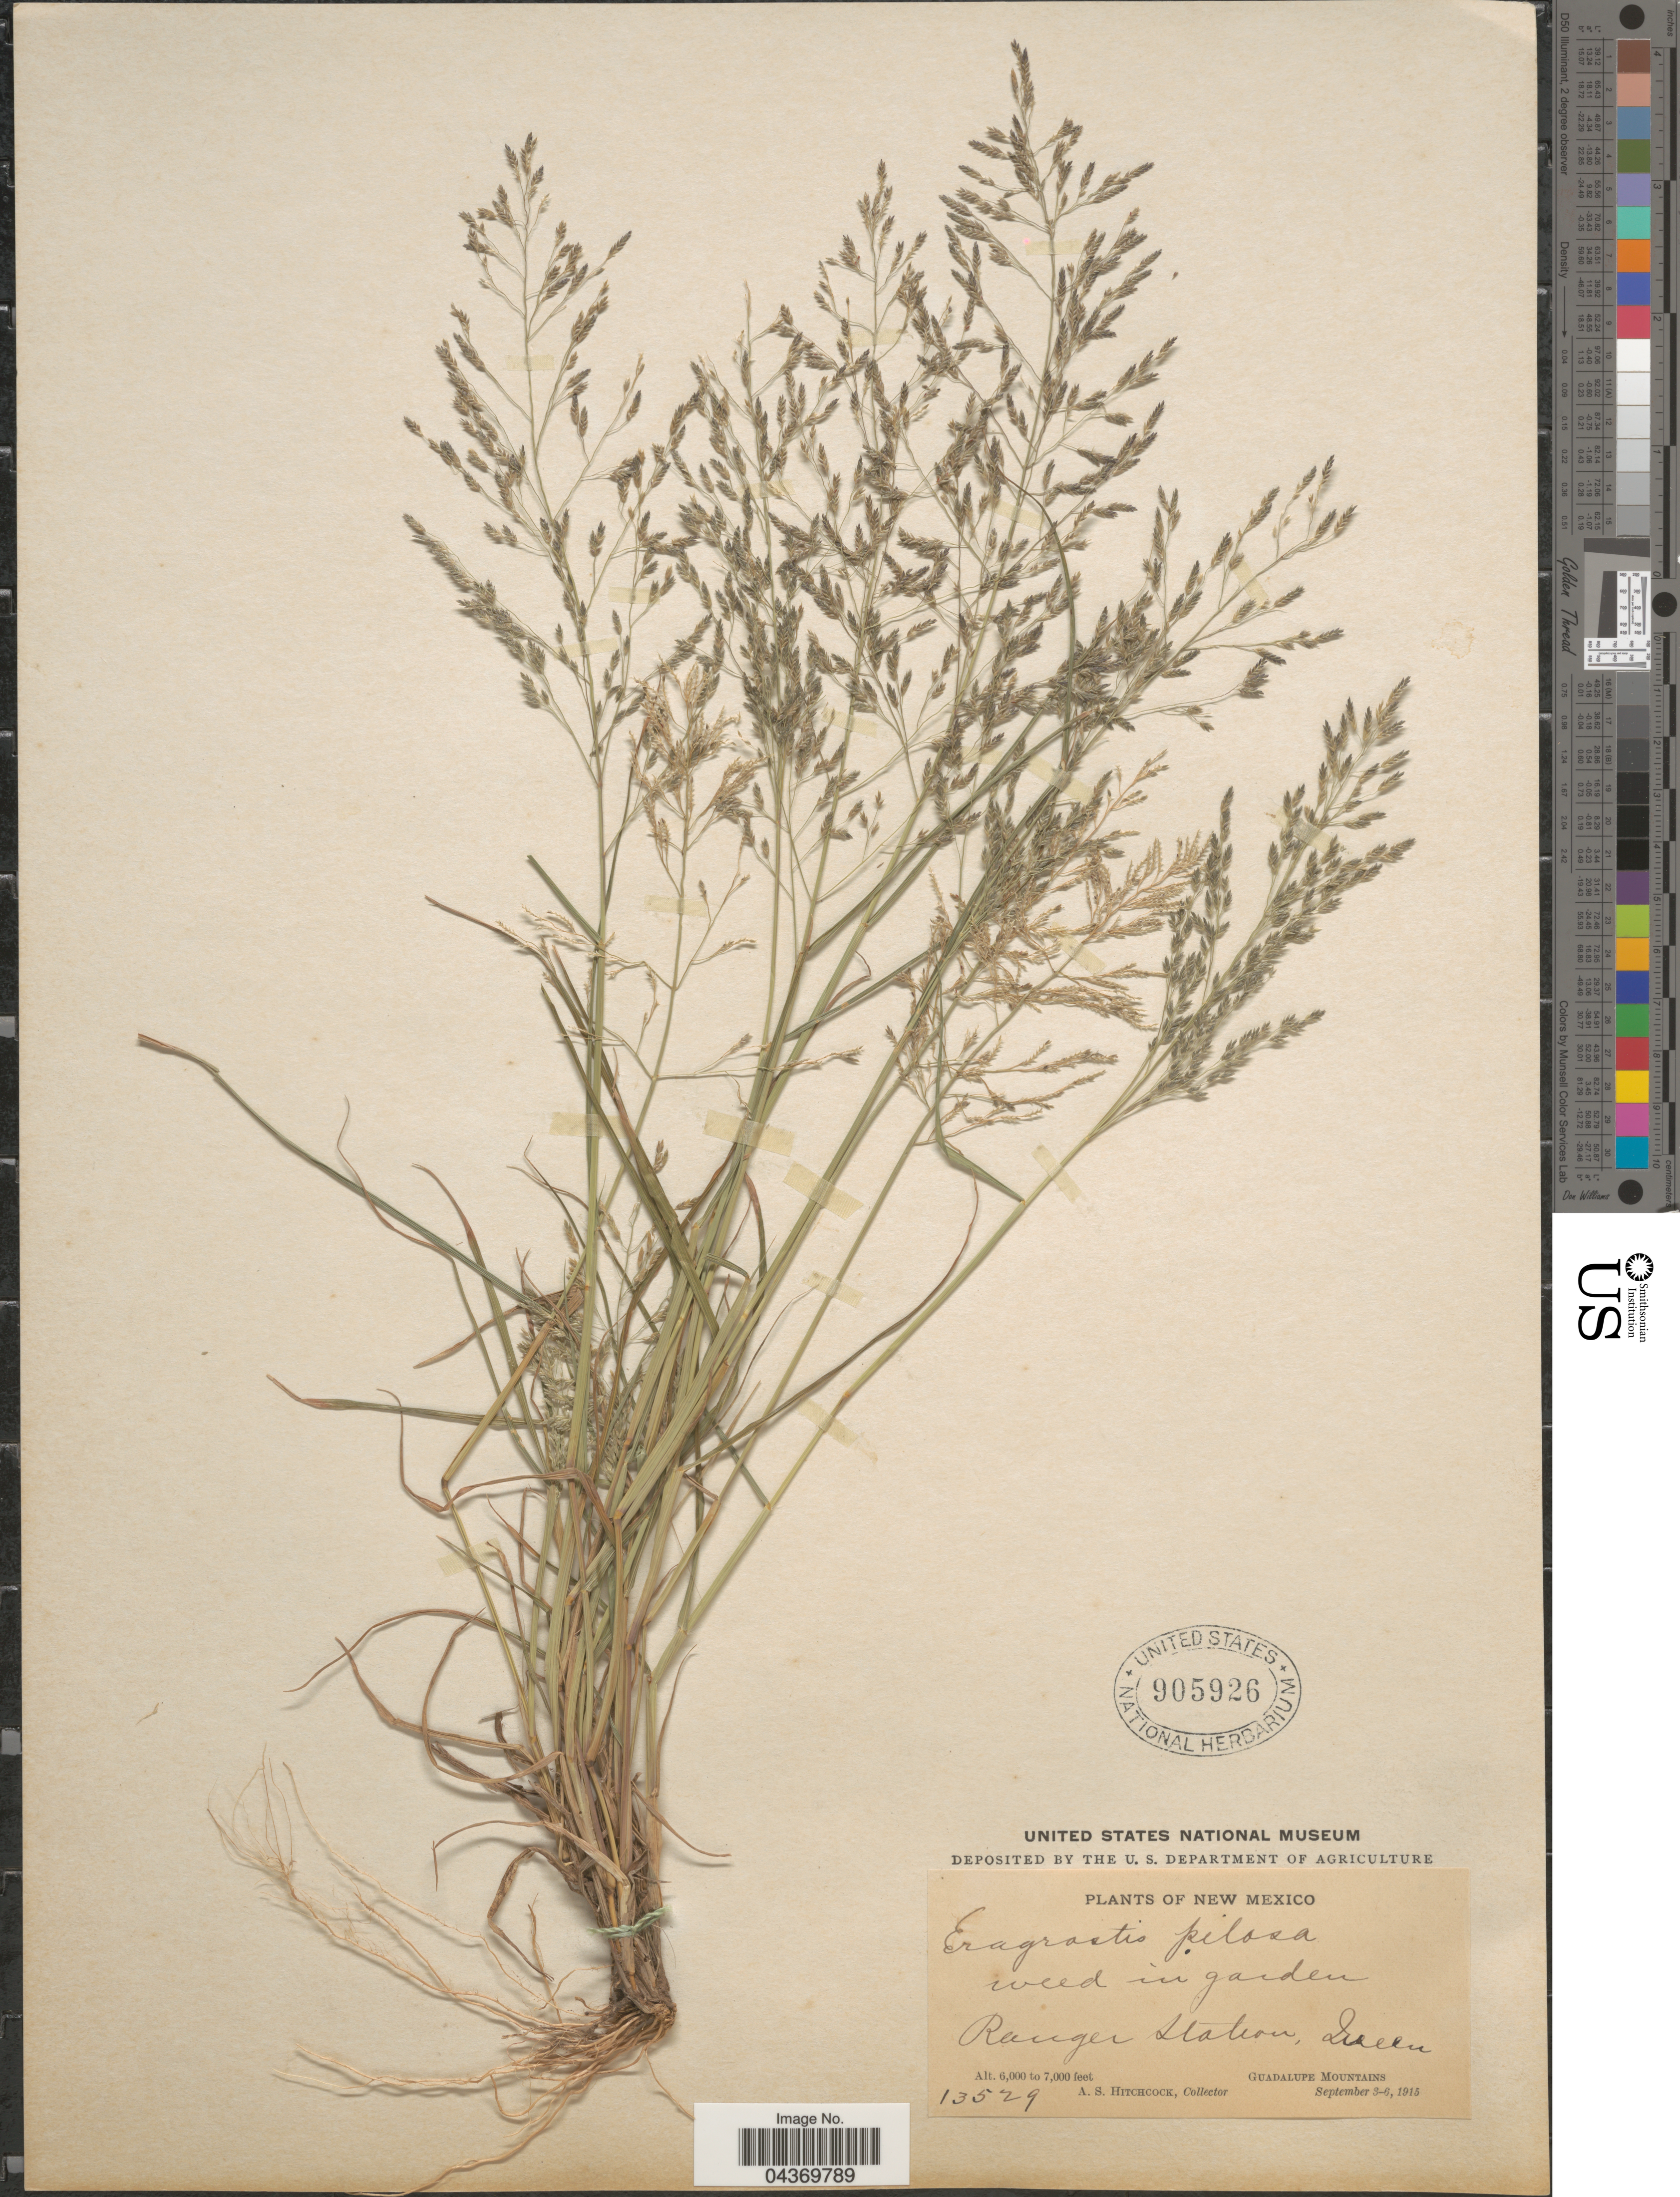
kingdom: Plantae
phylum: Tracheophyta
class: Liliopsida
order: Poales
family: Poaceae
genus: Eragrostis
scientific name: Eragrostis pectinacea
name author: (Michx.) Nees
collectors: A. S. Hitchcock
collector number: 13529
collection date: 1915-09-03/1915-09-06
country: United States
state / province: New Mexico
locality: Weed in garden. Ranger Station, Queen. Guadalupe Mountains.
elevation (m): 1829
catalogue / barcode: US 905926